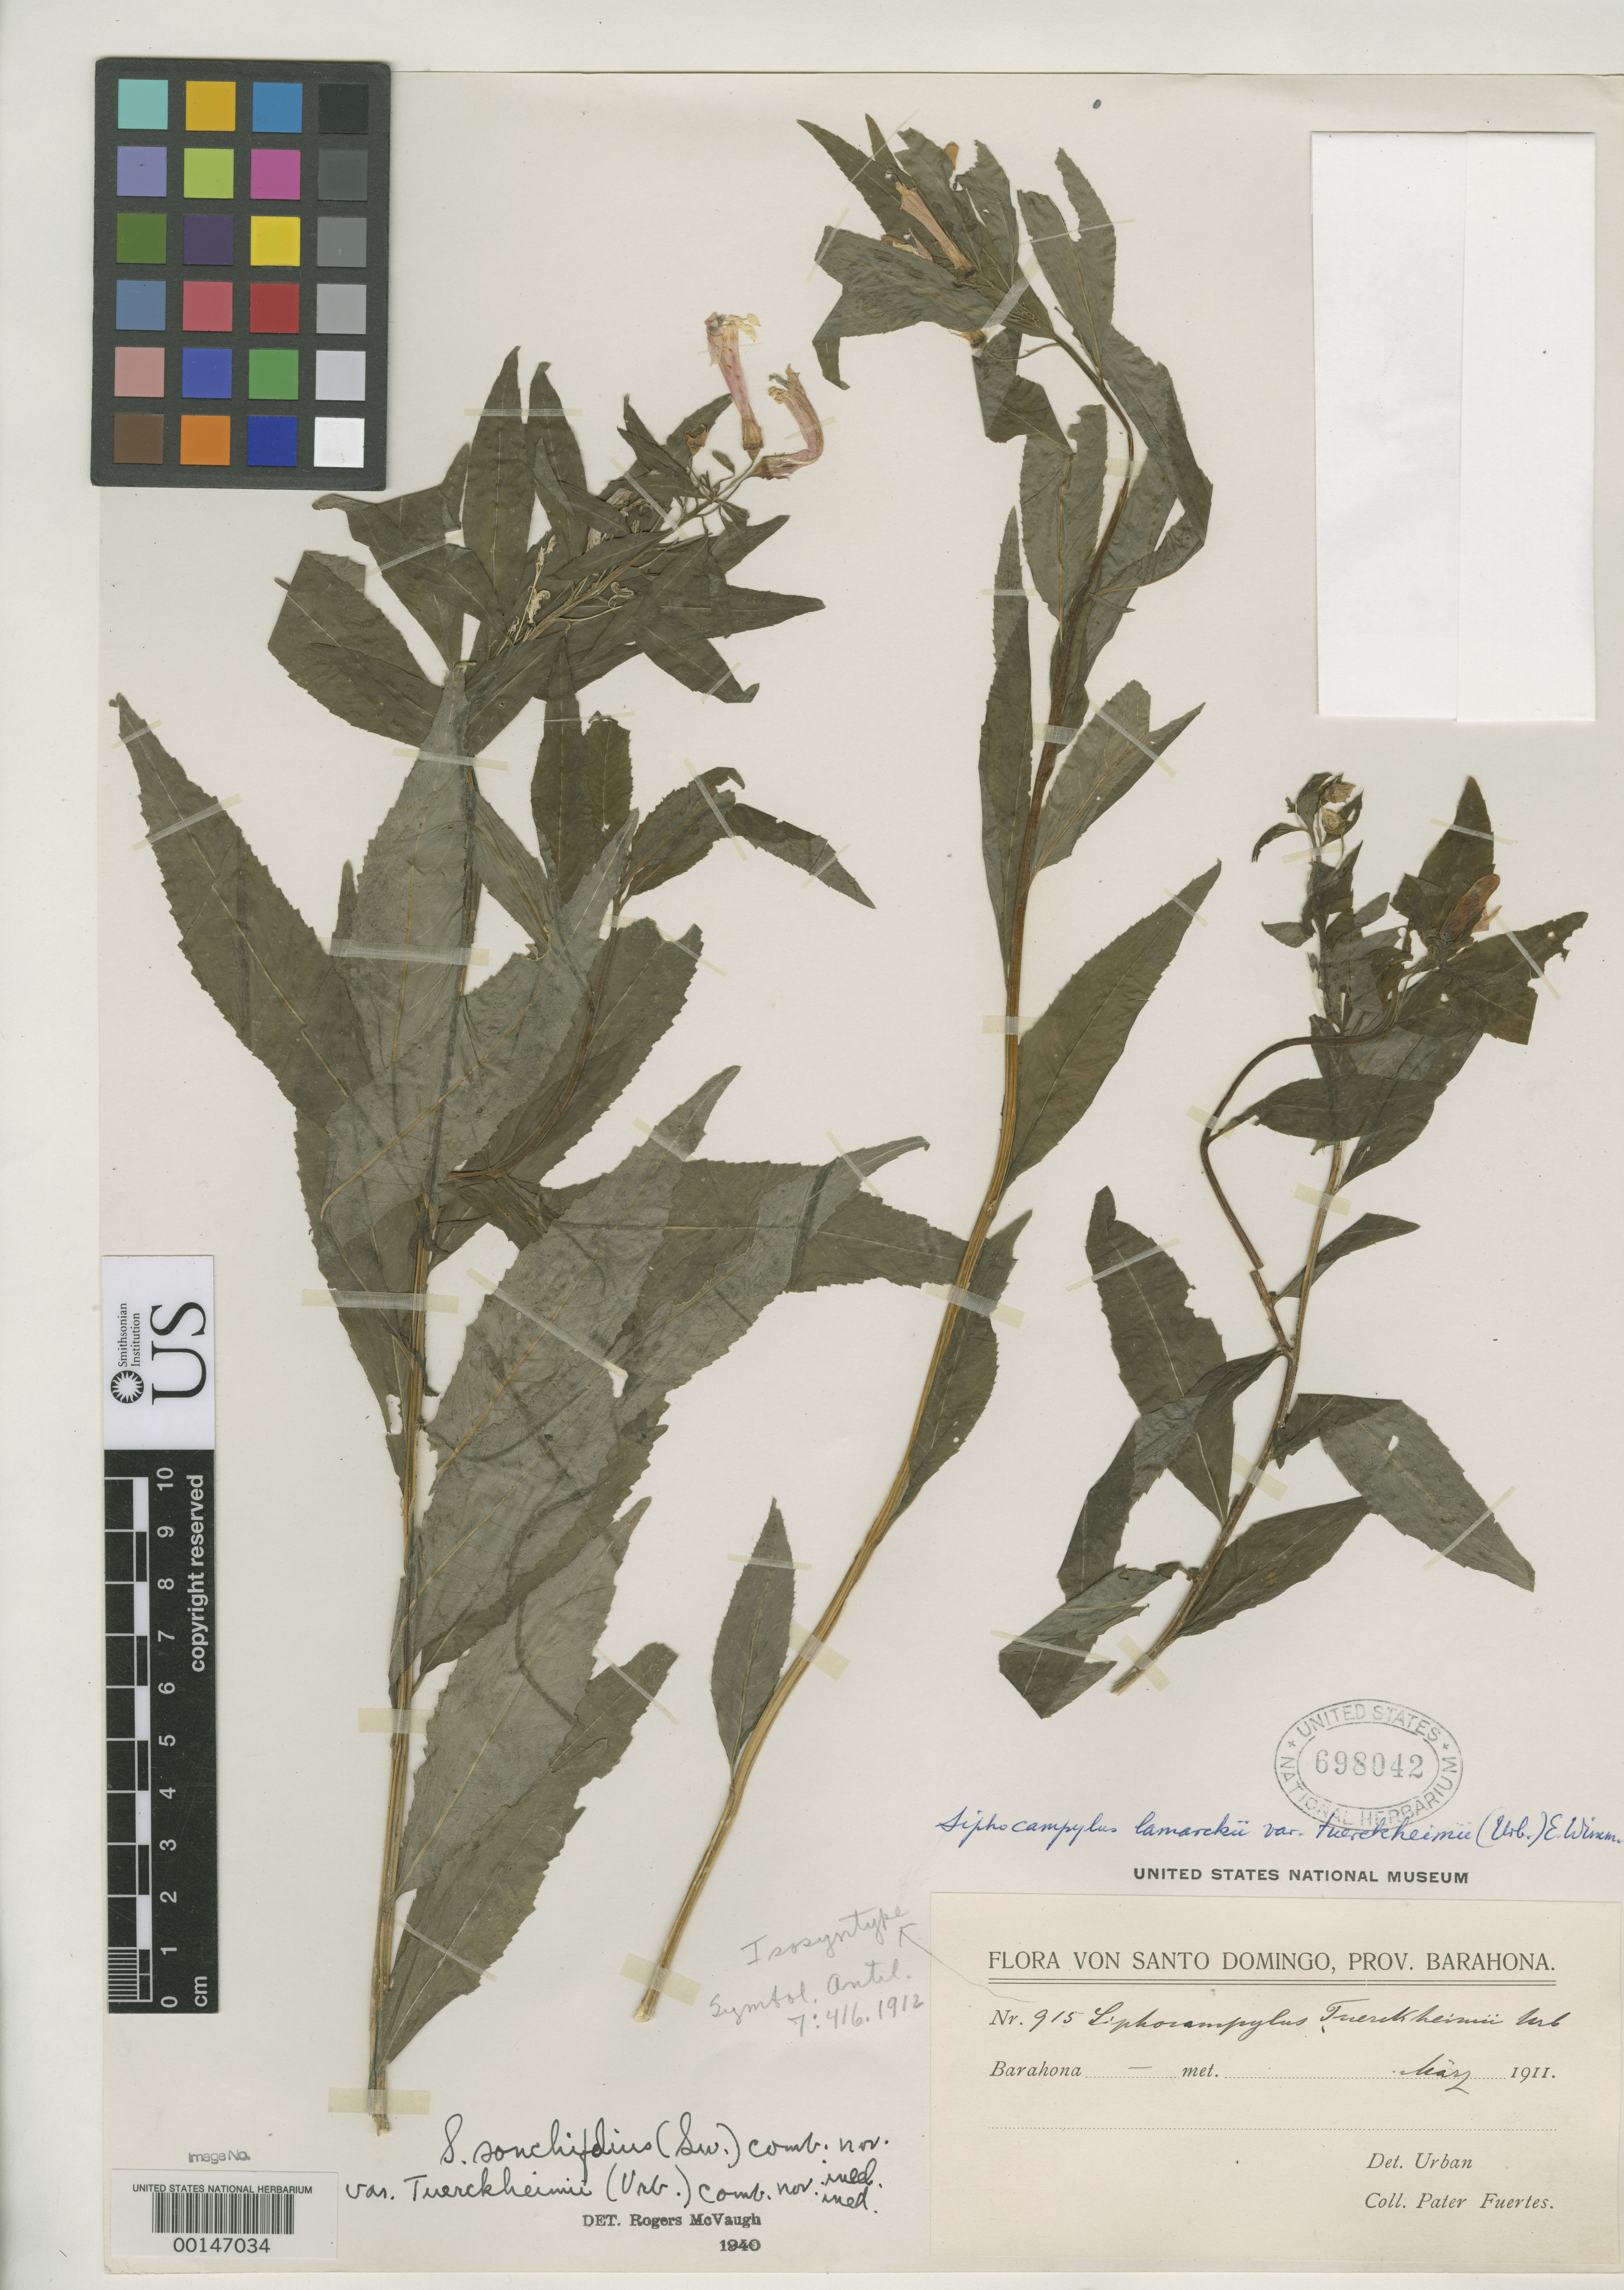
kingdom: Plantae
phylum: Tracheophyta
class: Magnoliopsida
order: Asterales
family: Campanulaceae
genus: Siphocampylus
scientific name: Siphocampylus tuerckheimii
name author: Urb.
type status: Isosyntype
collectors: M. D. Fuertes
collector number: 915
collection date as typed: Mar 1911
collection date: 1911-03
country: Dominican Republic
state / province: Barahona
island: Hispaniola Island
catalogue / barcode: US 698042